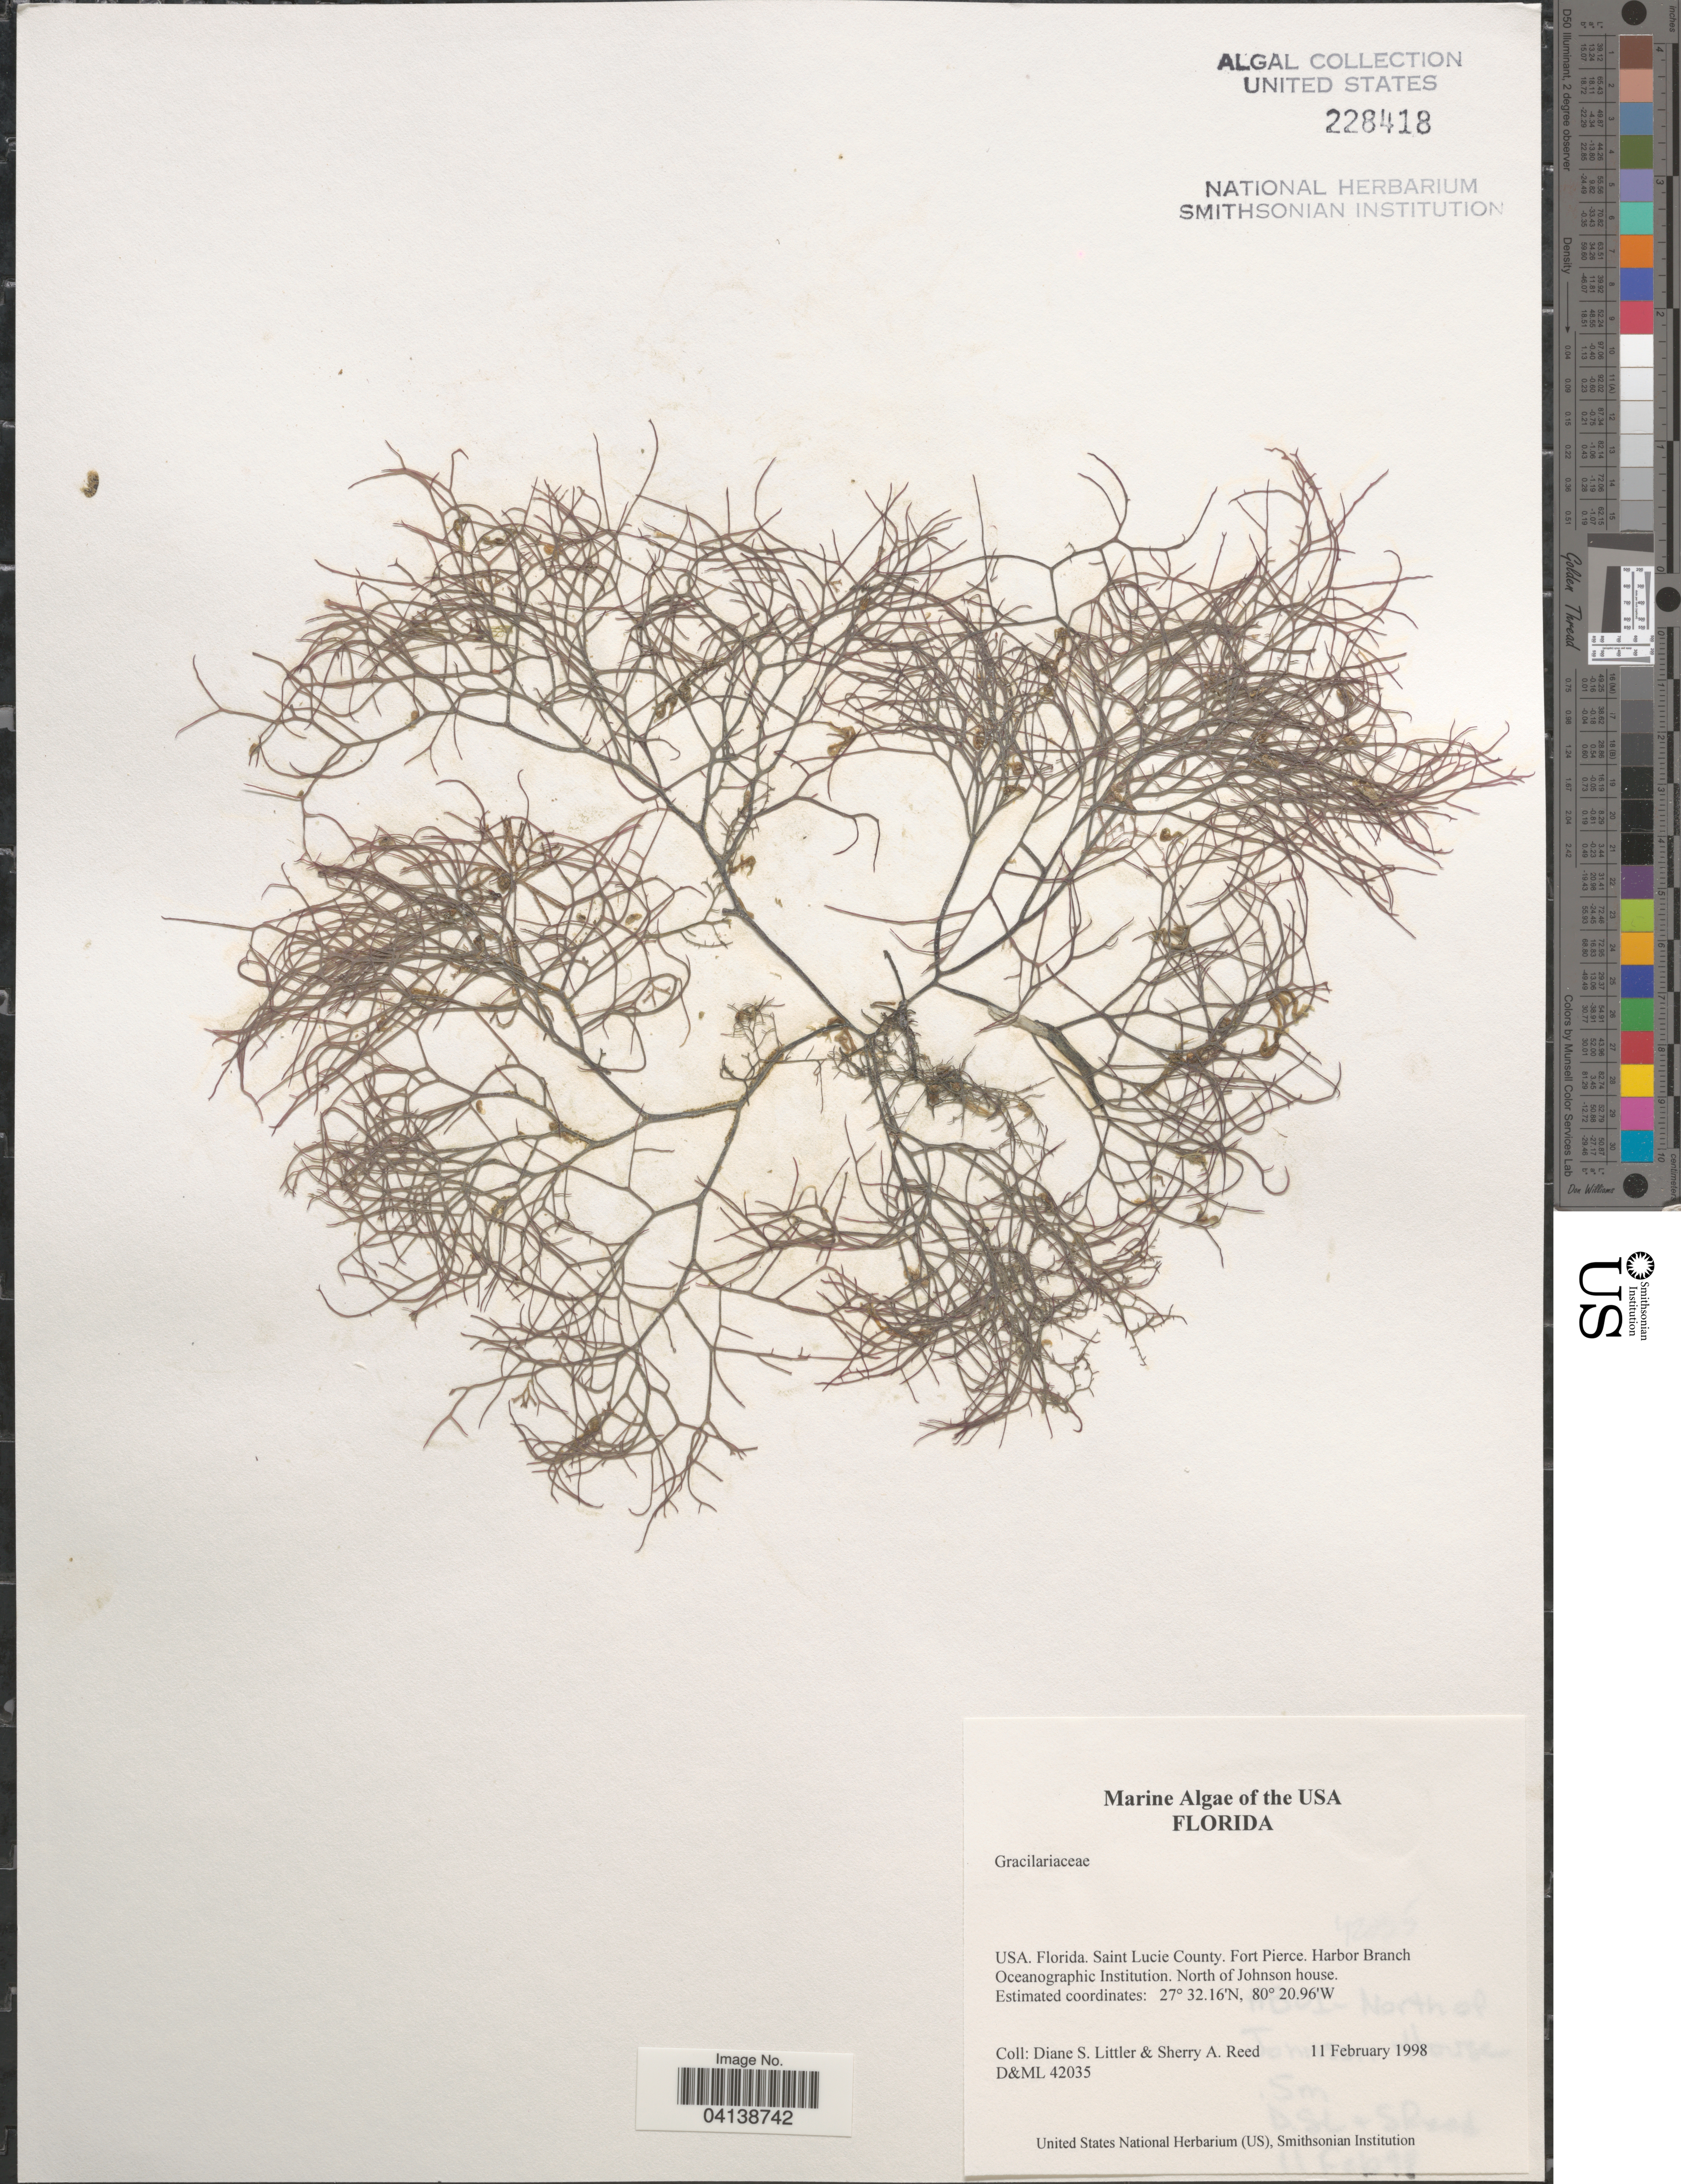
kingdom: Plantae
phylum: Rhodophyta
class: Florideophyceae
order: Gracilariales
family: Gracilariaceae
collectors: D. S. Littler & S. Reed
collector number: D&ML42035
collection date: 1998-02-11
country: United States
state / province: Florida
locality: Saint Lucie County. Fort Pierce. Harbor Branch Oceanographic Institution. North of Johnson house.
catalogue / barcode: US 228418